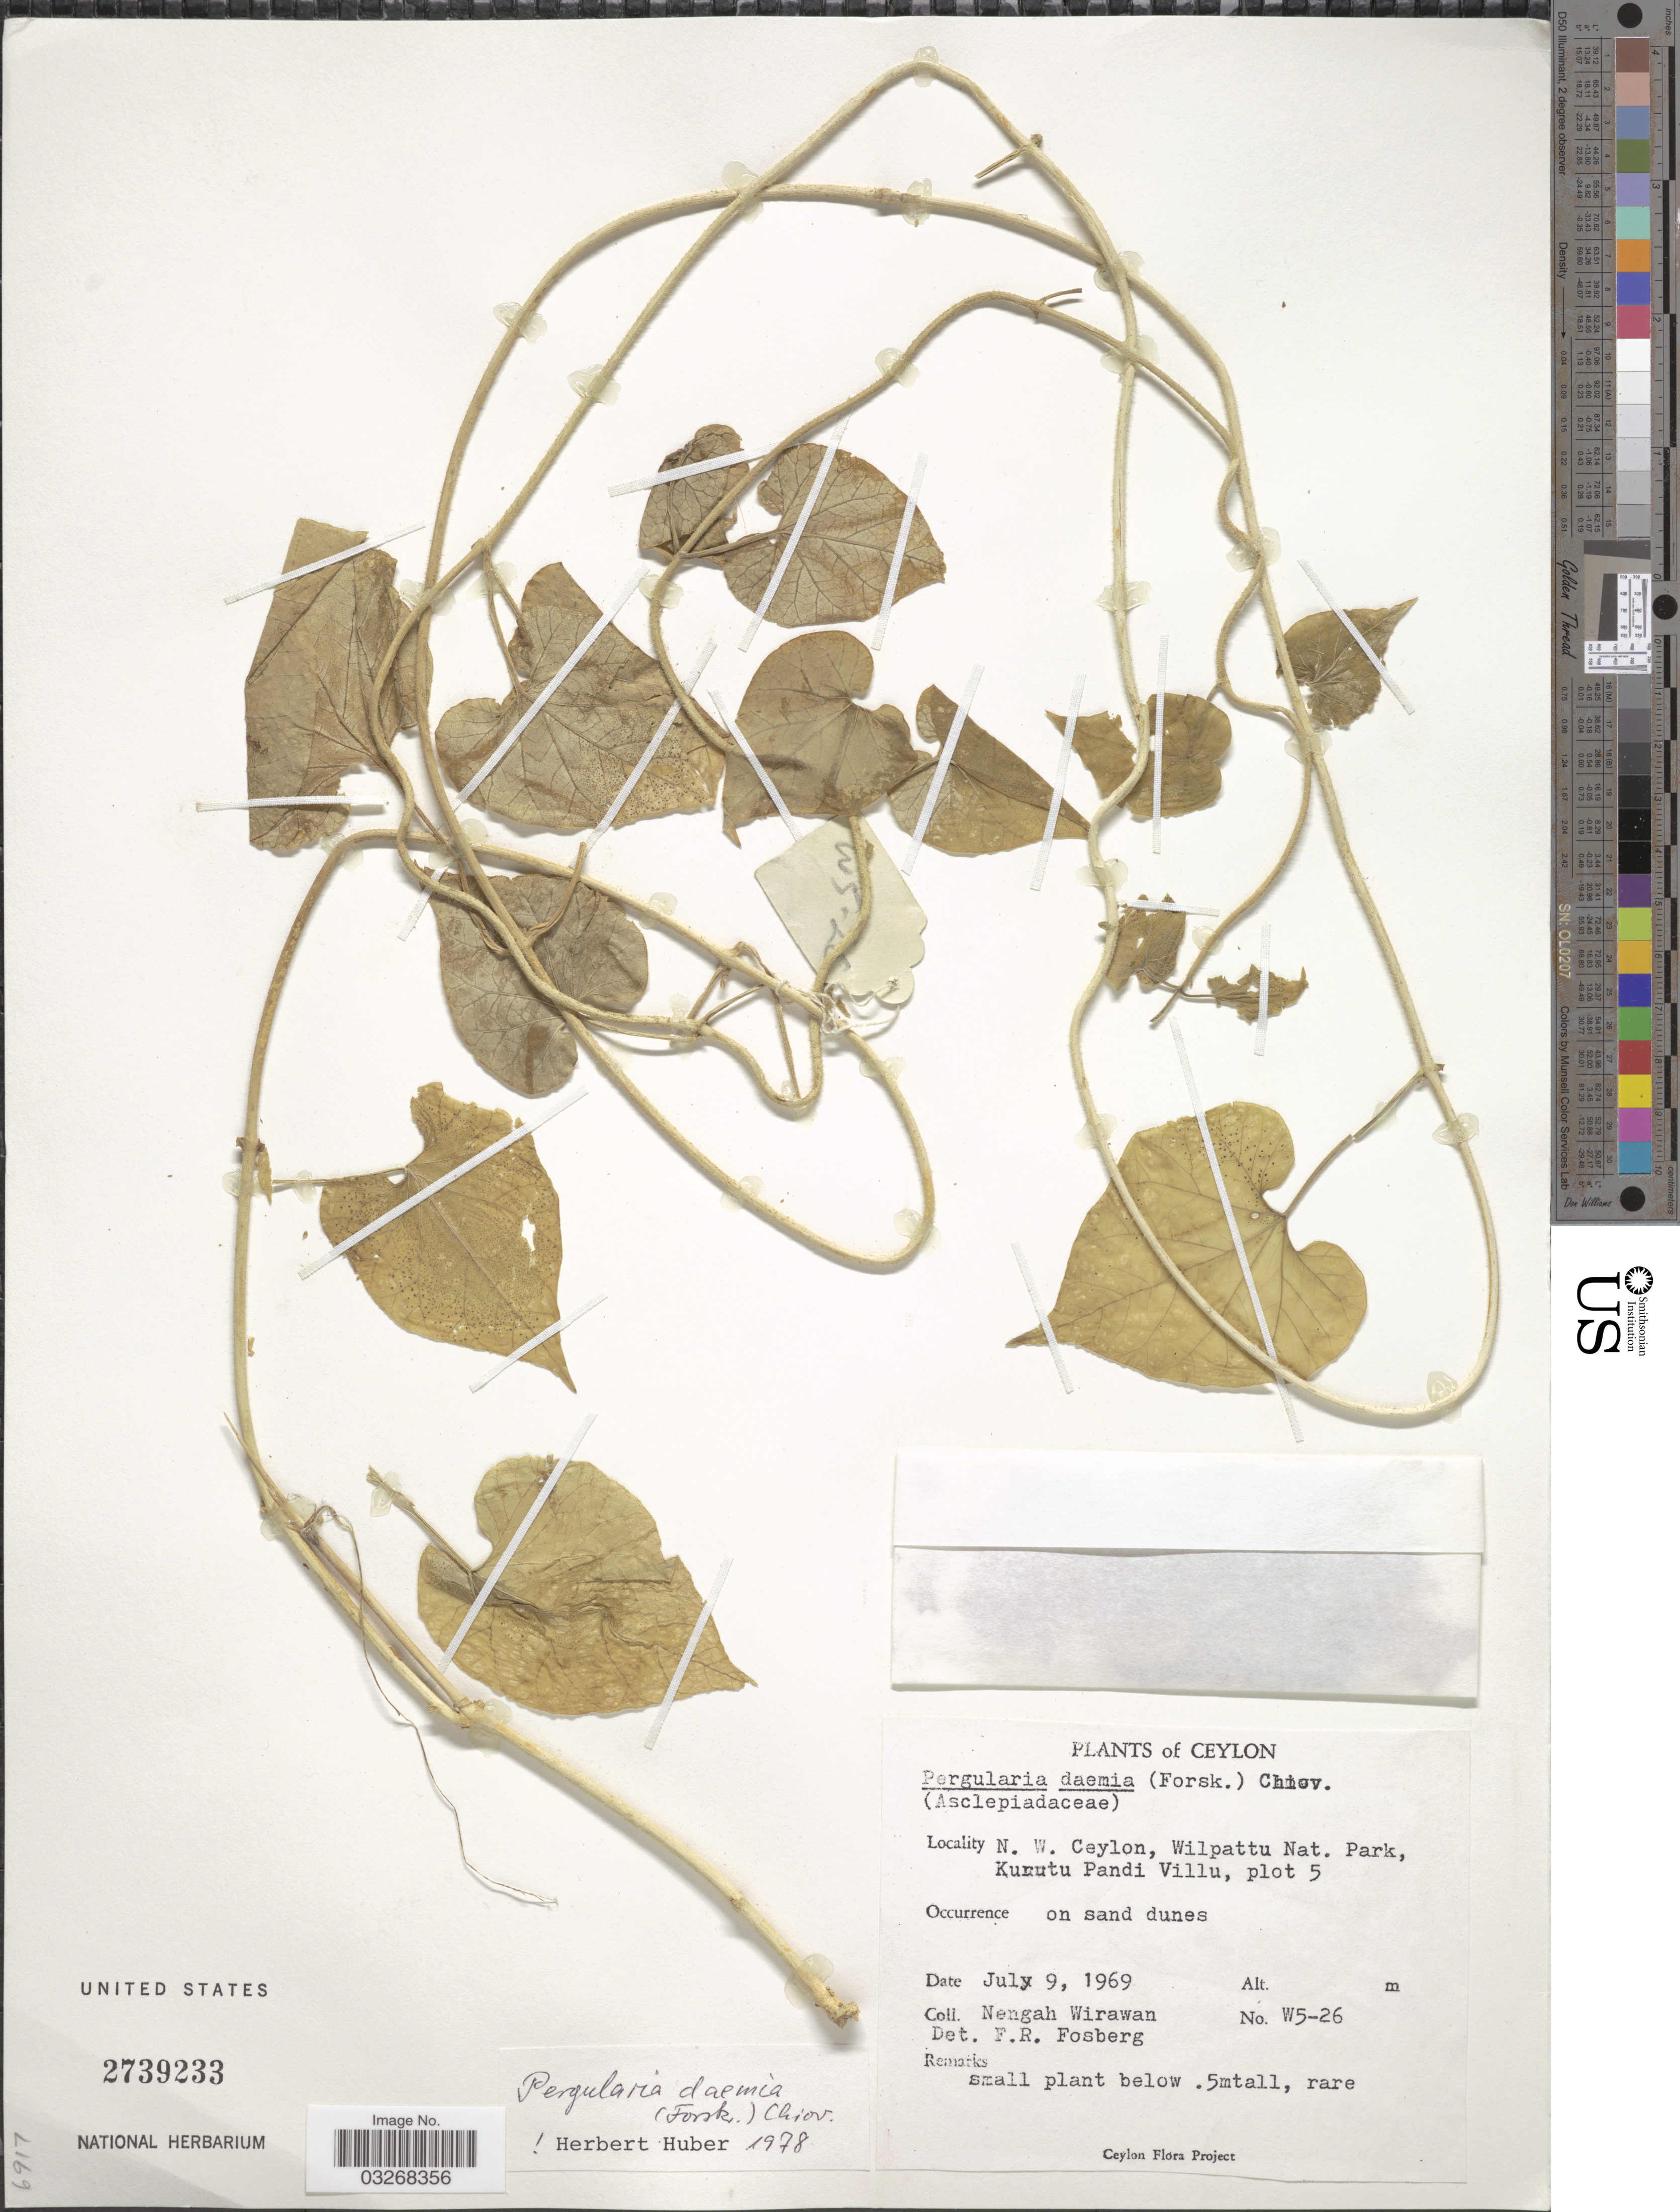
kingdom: Plantae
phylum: Tracheophyta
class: Magnoliopsida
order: Gentianales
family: Apocynaceae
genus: Pergularia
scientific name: Pergularia daemia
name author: (Forssk.) Chiov.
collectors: N. Wirawan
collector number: W5-26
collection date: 1969-07-09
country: Sri Lanka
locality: Ceylon. N. W. Ceylon, Wilpattu Nat. Park, Kurutu Pandi Villu, plot 5.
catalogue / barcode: US 2739233